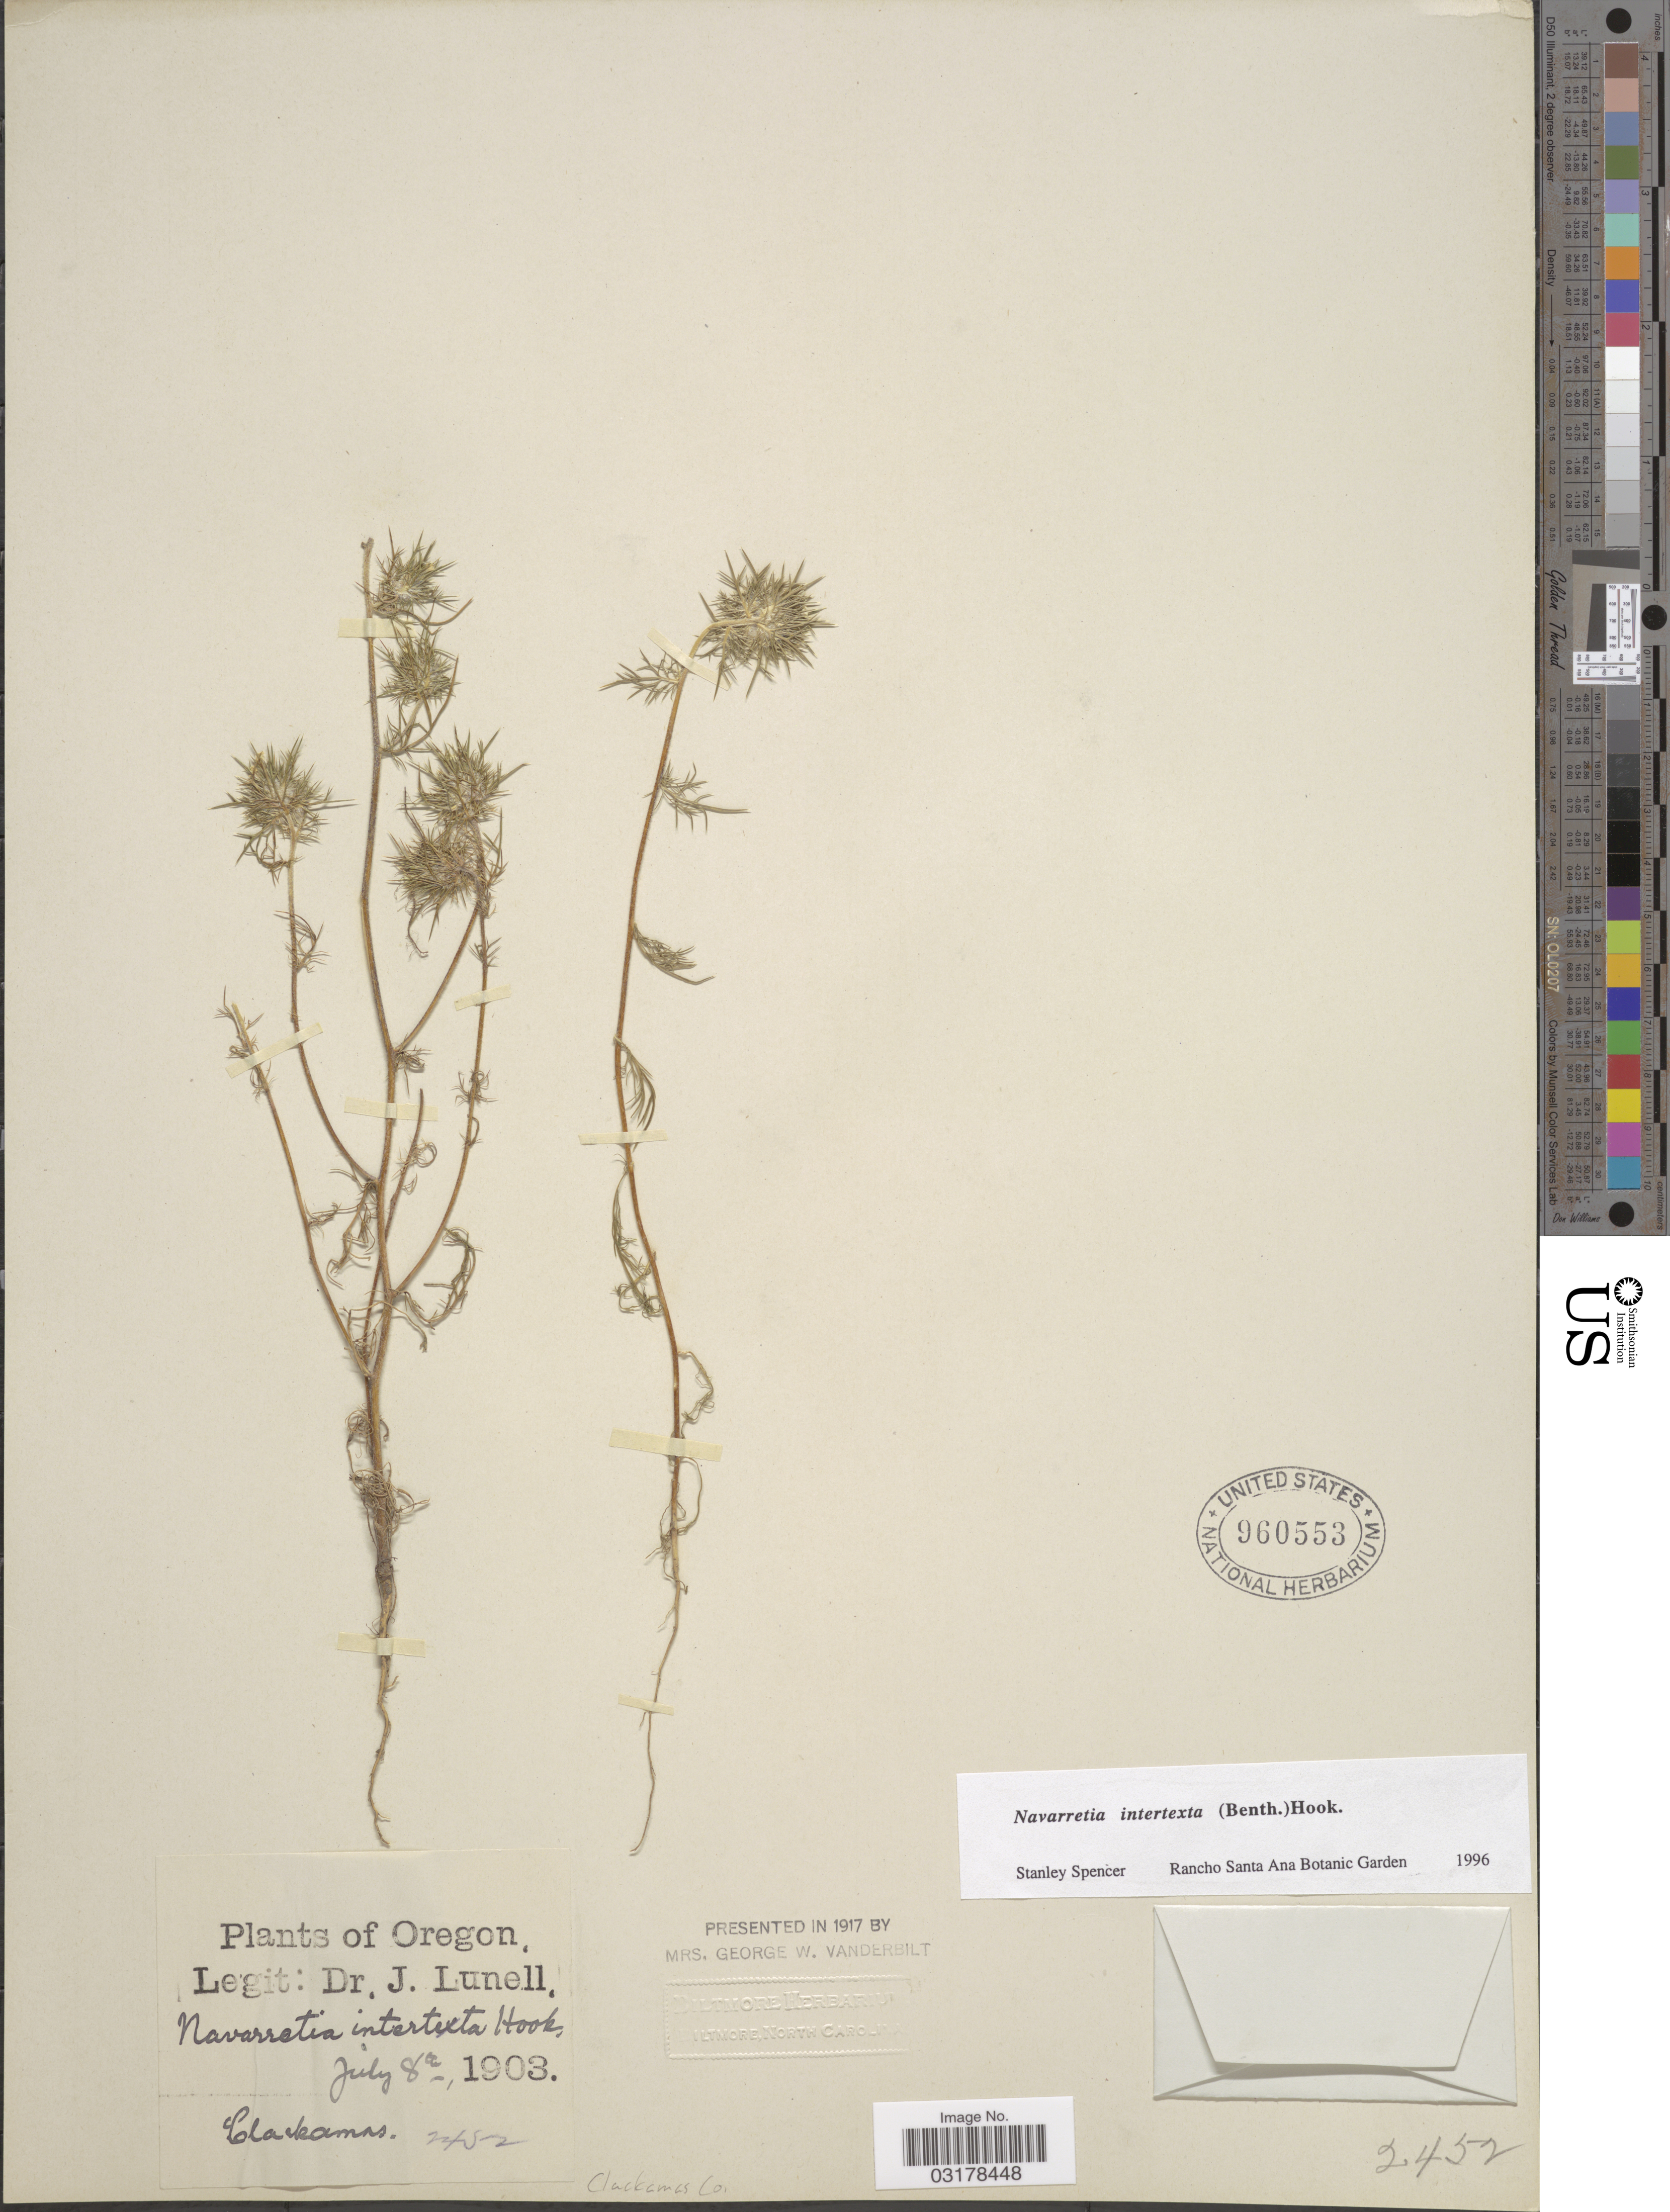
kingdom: Plantae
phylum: Tracheophyta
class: Magnoliopsida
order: Ericales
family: Polemoniaceae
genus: Navarretia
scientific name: Navarretia intertexta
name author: (Benth.) Hook.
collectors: J. Lunell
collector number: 2452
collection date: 1903-07-08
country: United States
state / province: Oregon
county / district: Clackamas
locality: Clackamas. Clackamas Co.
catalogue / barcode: US 960553